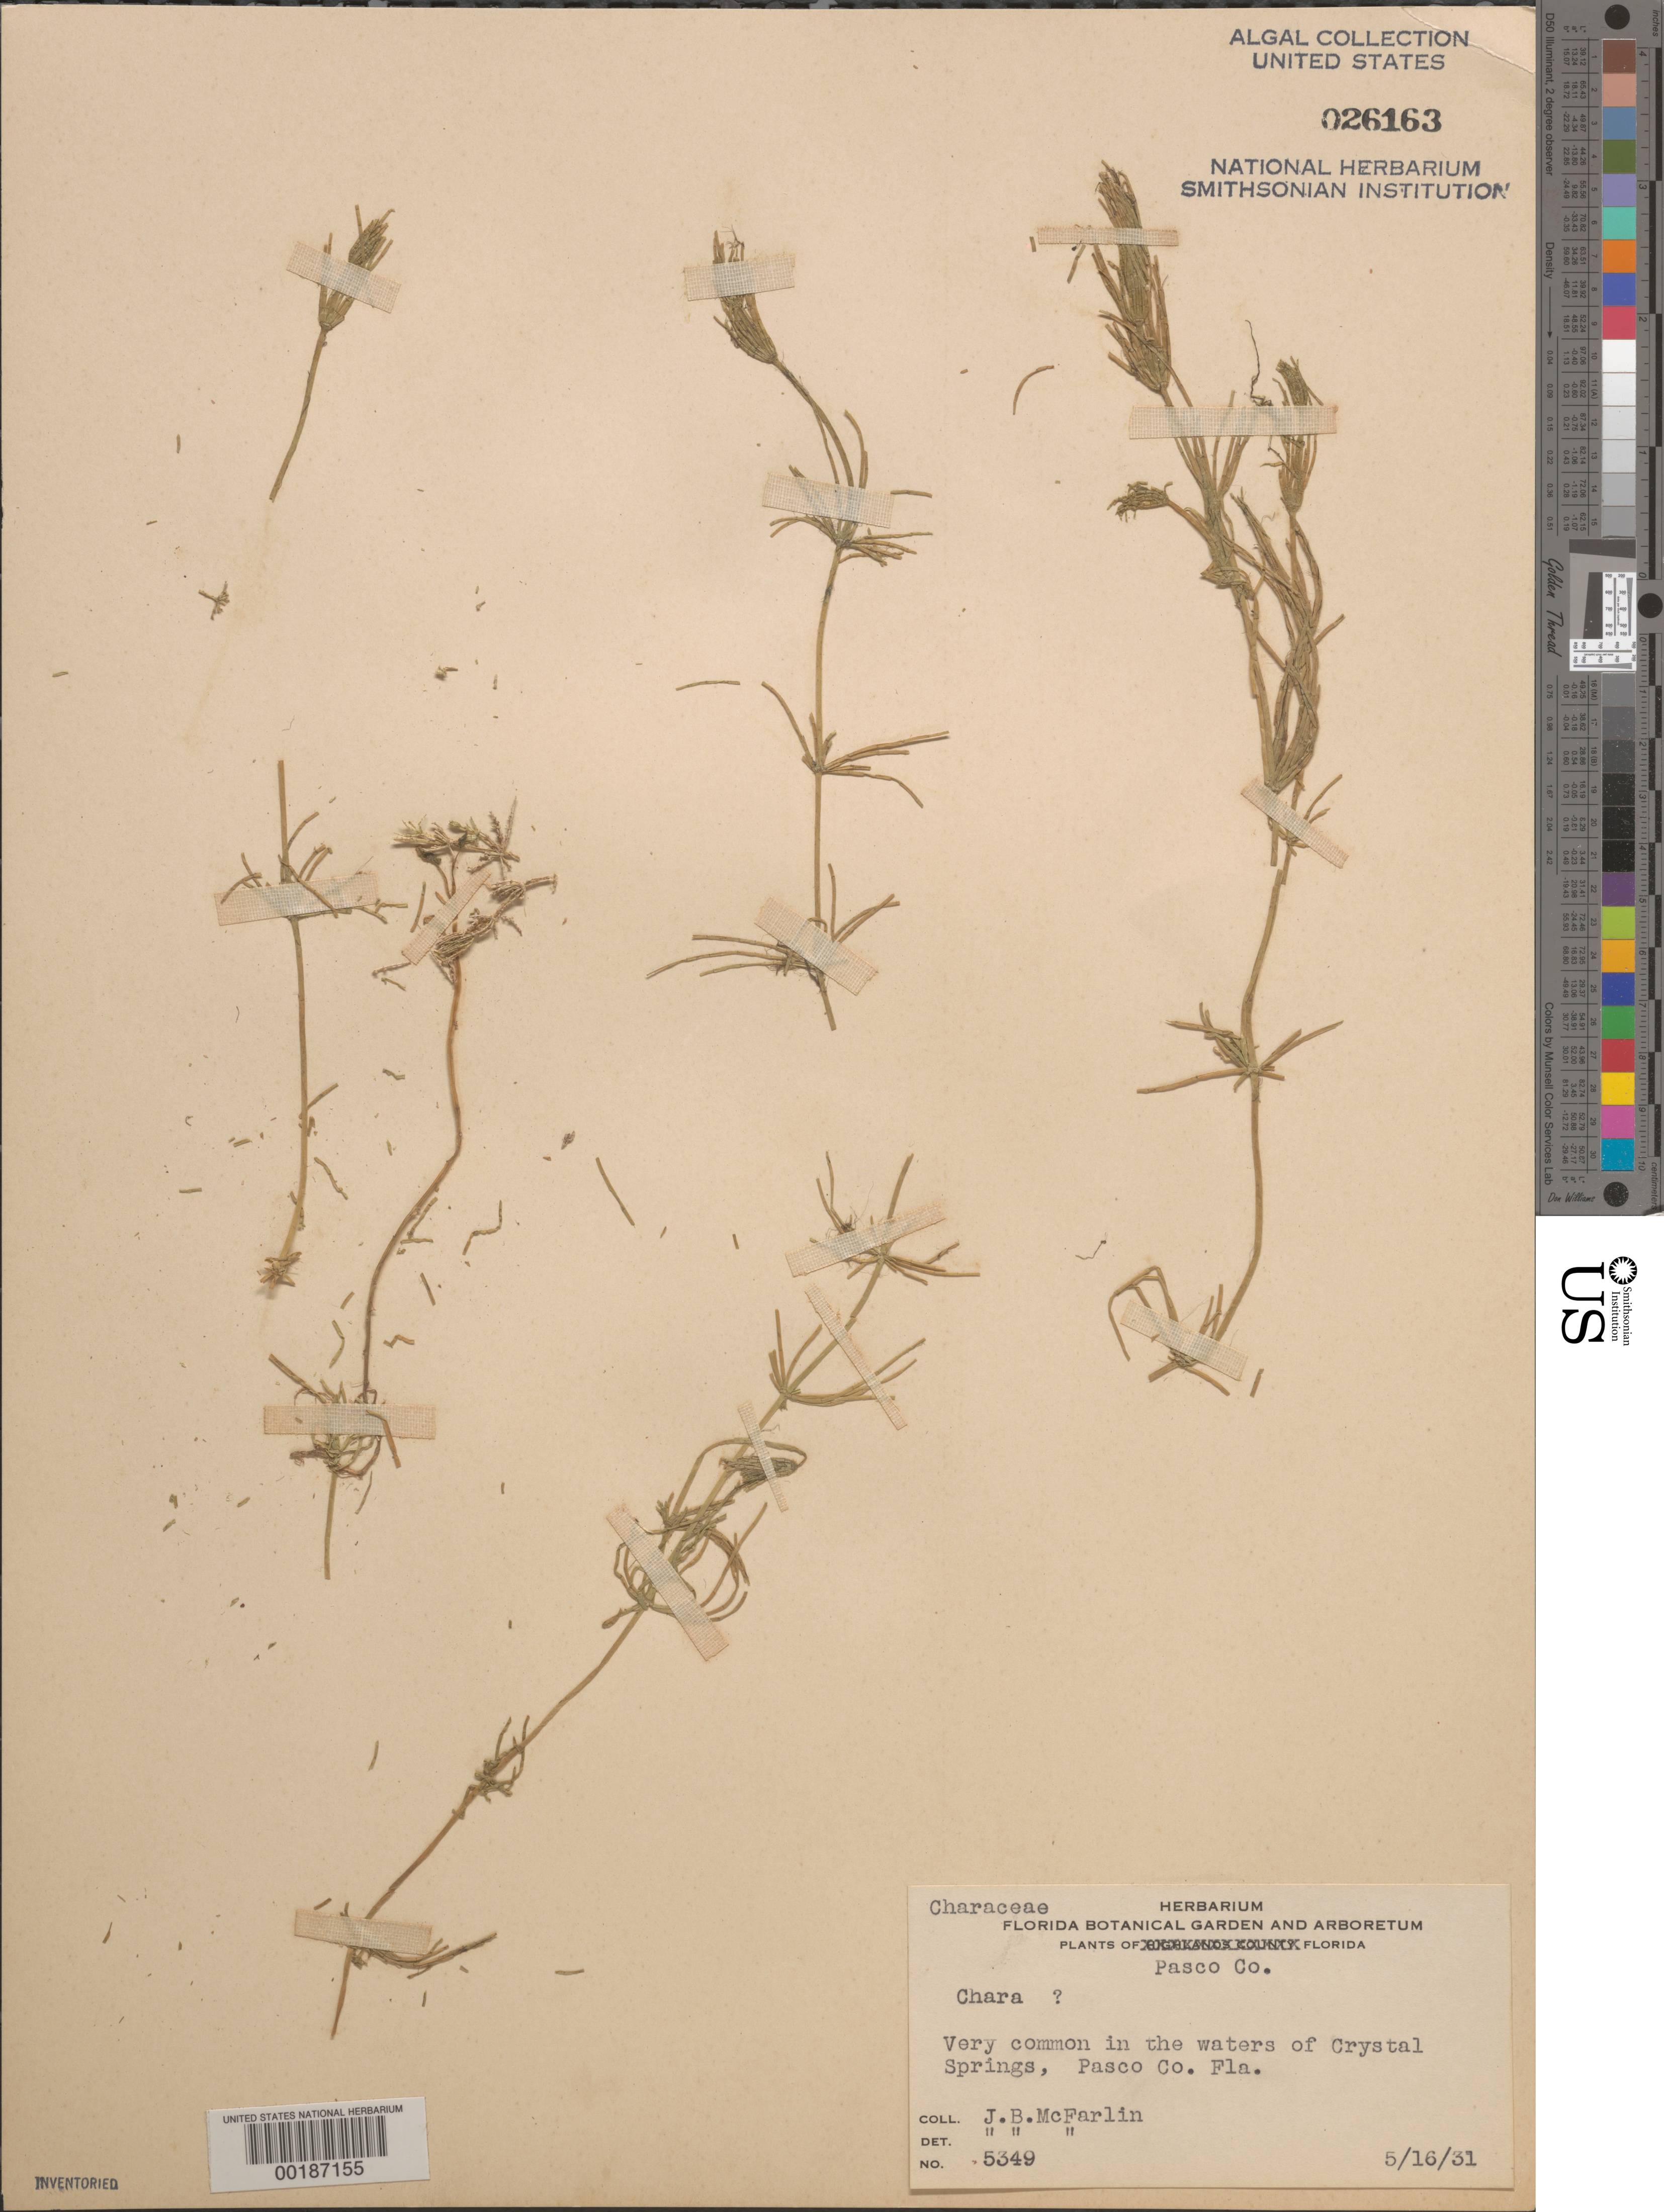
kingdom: Plantae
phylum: Charophyta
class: Charophyceae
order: Charales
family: Characeae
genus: Chara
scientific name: Chara sp.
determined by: McFarlin, J. B.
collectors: J. McFarlin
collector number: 5349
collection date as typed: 16 May 1931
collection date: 1931-05-16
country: United States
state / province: Florida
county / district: Pasco County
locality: Crystal Springs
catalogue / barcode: US 26163